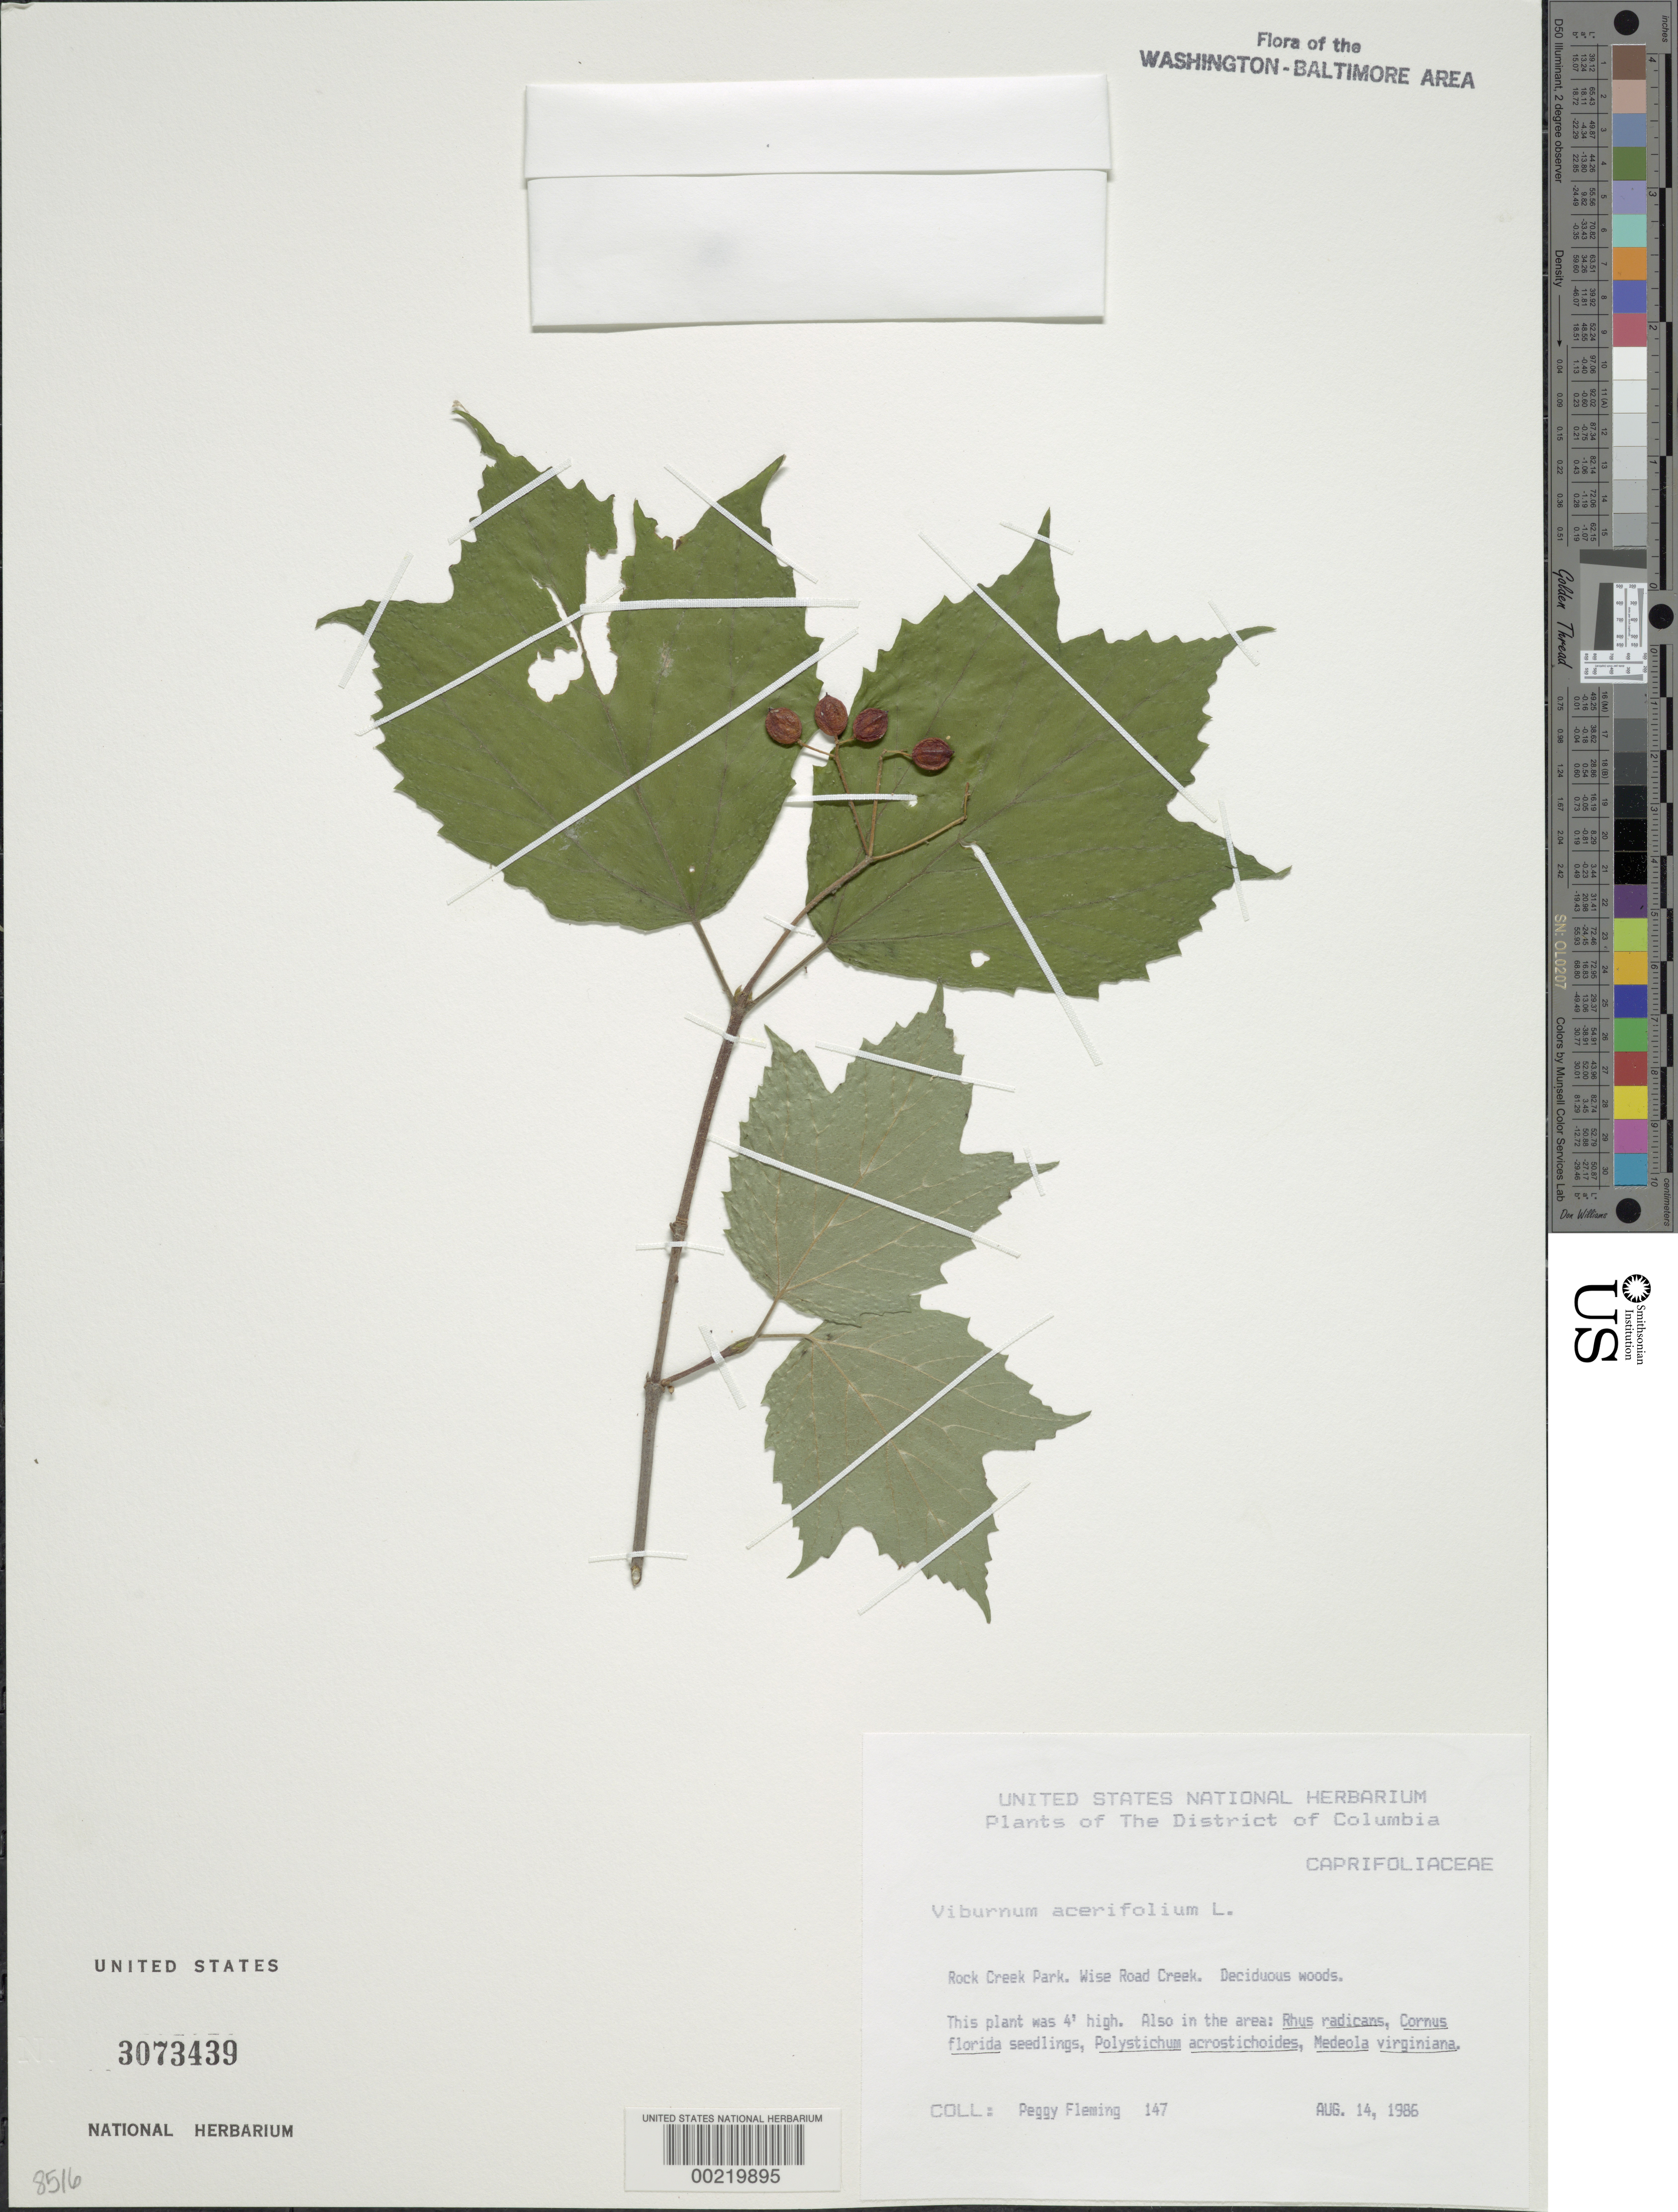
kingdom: Plantae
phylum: Tracheophyta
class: Magnoliopsida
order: Dipsacales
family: Viburnaceae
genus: Viburnum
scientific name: Viburnum acerifolium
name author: L.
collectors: P. Fleming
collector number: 147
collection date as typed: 14 Aug 1986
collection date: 1986-08-14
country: United States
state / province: District of Columbia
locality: Rock Creek Park. Wise Road Creek.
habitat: Deciduous woods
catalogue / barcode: US 3073439